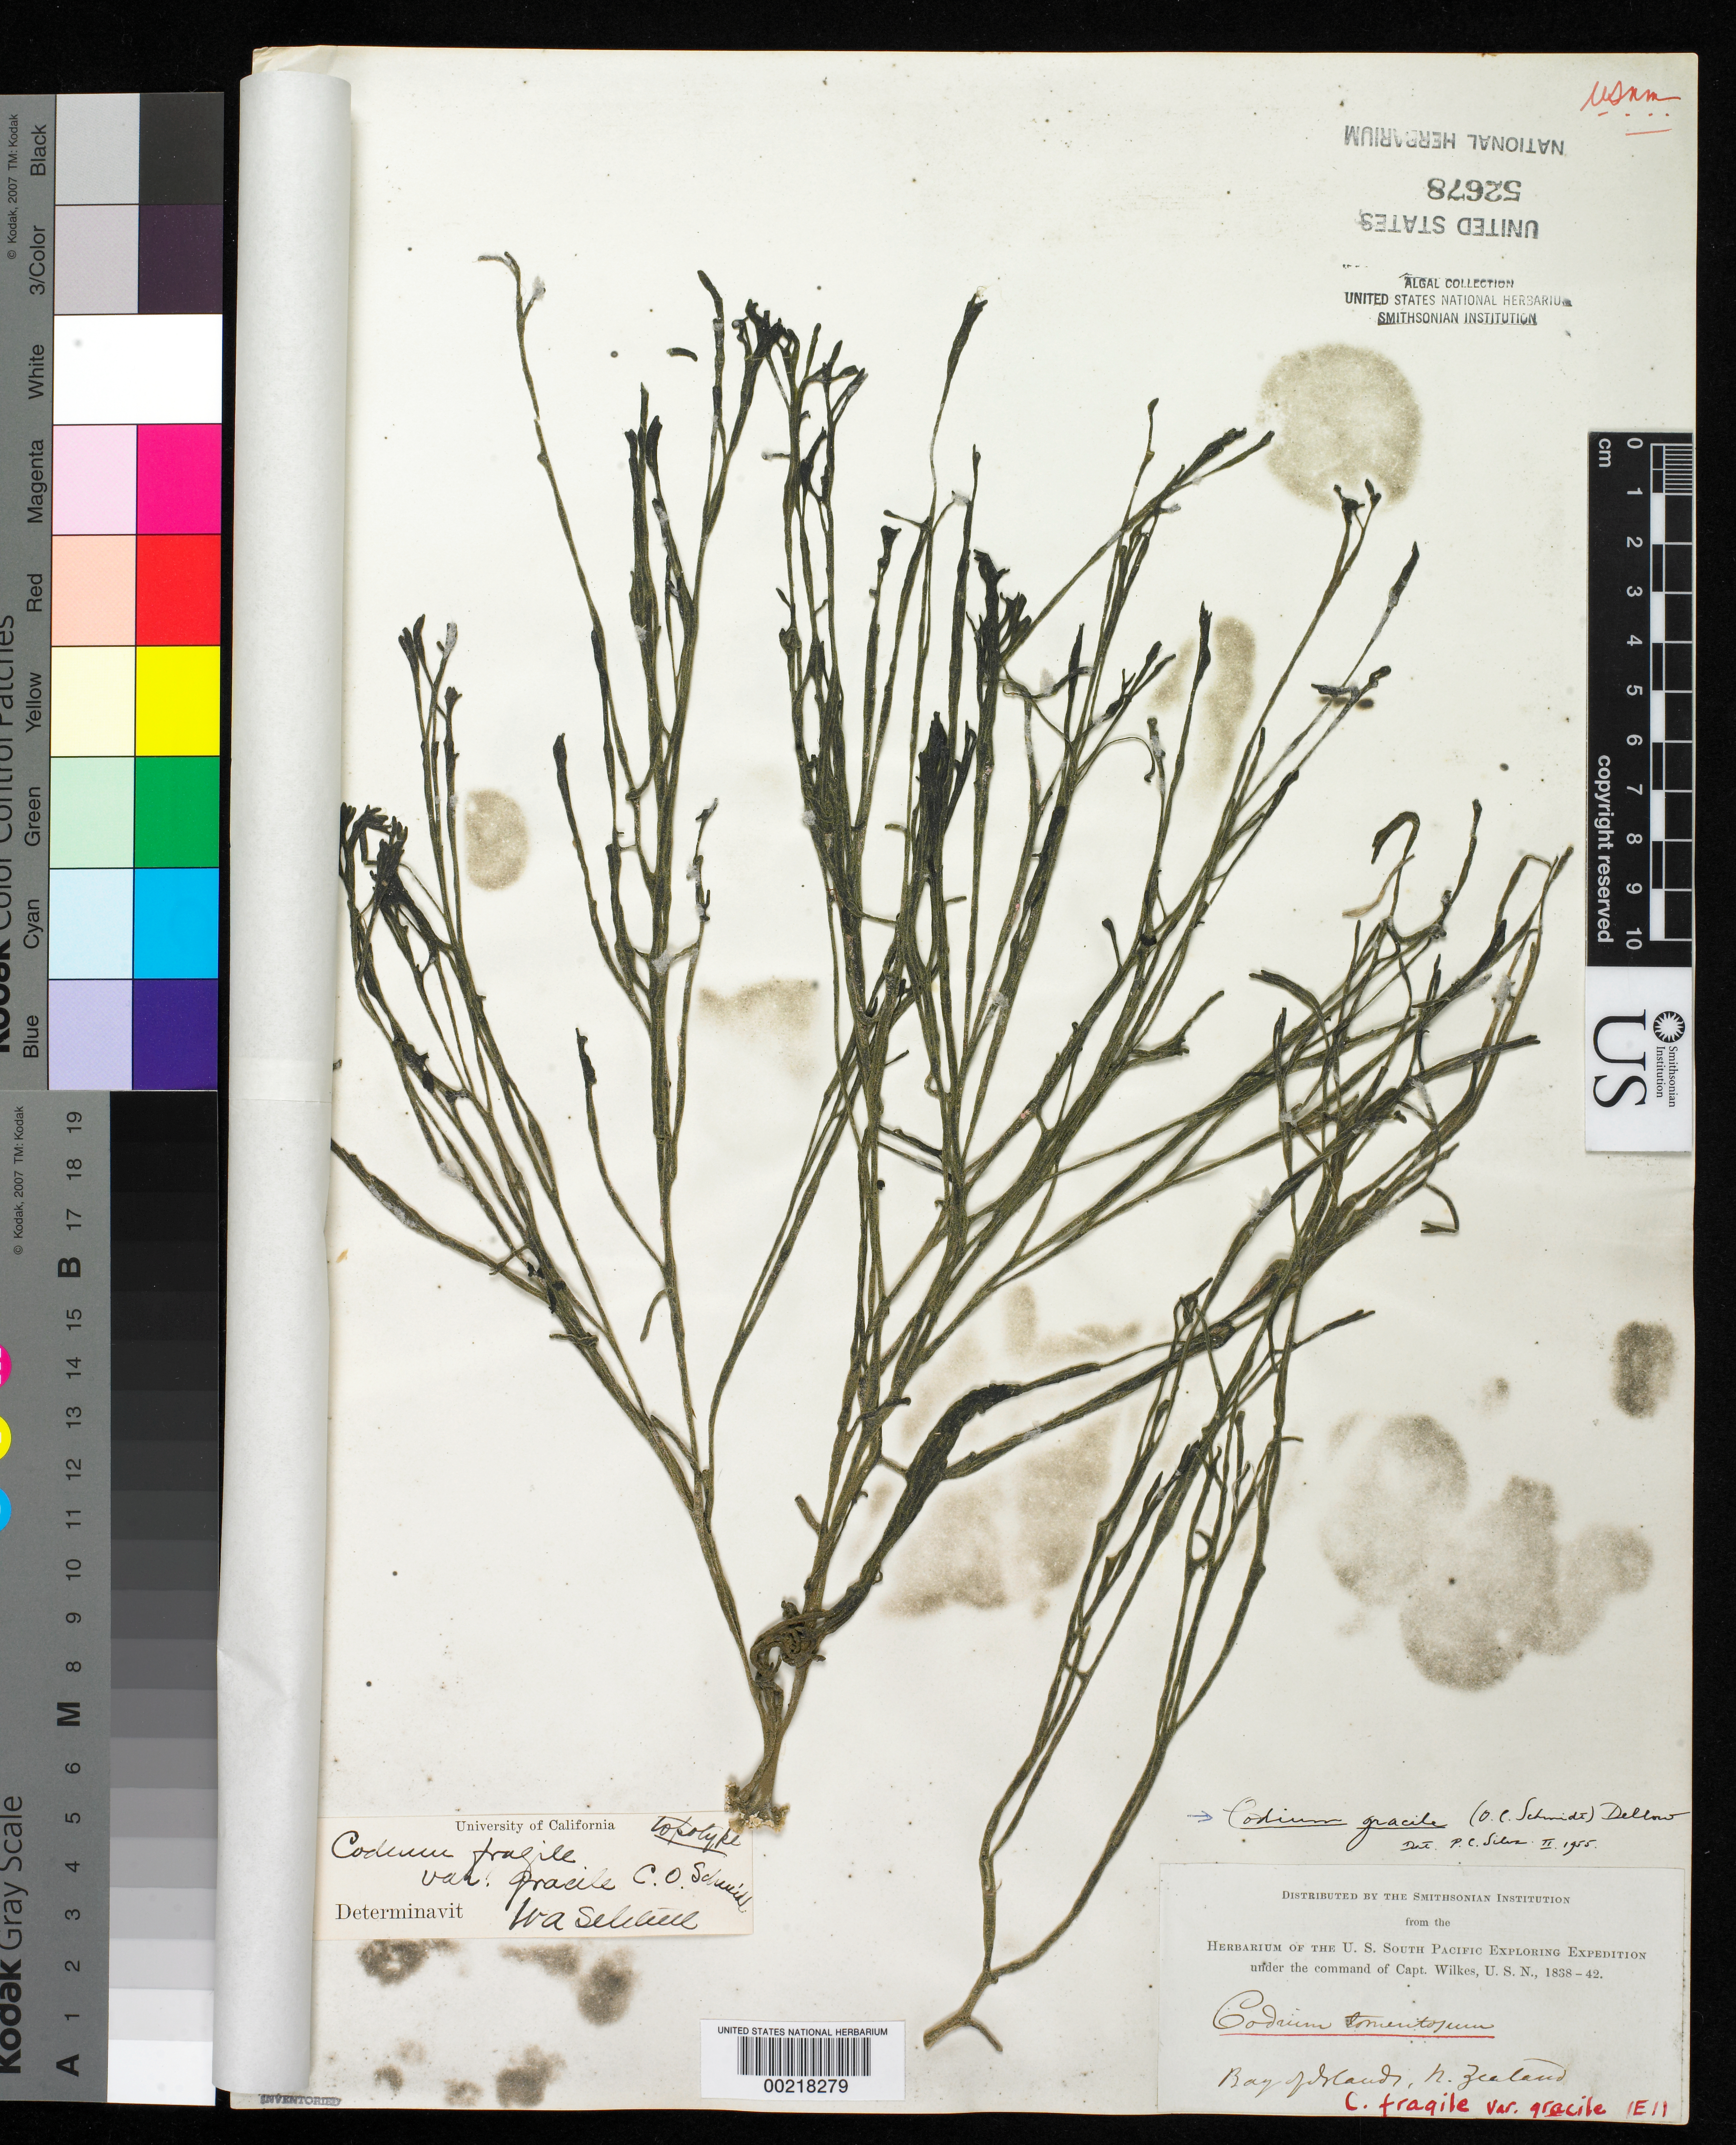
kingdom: Plantae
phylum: Chlorophyta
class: Ulvophyceae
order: Bryopsidales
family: Codiaceae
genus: Codium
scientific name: Codium gracile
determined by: Silva, P. C.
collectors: W. D. Brackenridge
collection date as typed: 1839 or -- --- 1840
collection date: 1839 or 1840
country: New Zealand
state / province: Northland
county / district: Far North District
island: North Island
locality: Bay of Islands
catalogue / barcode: US 52678